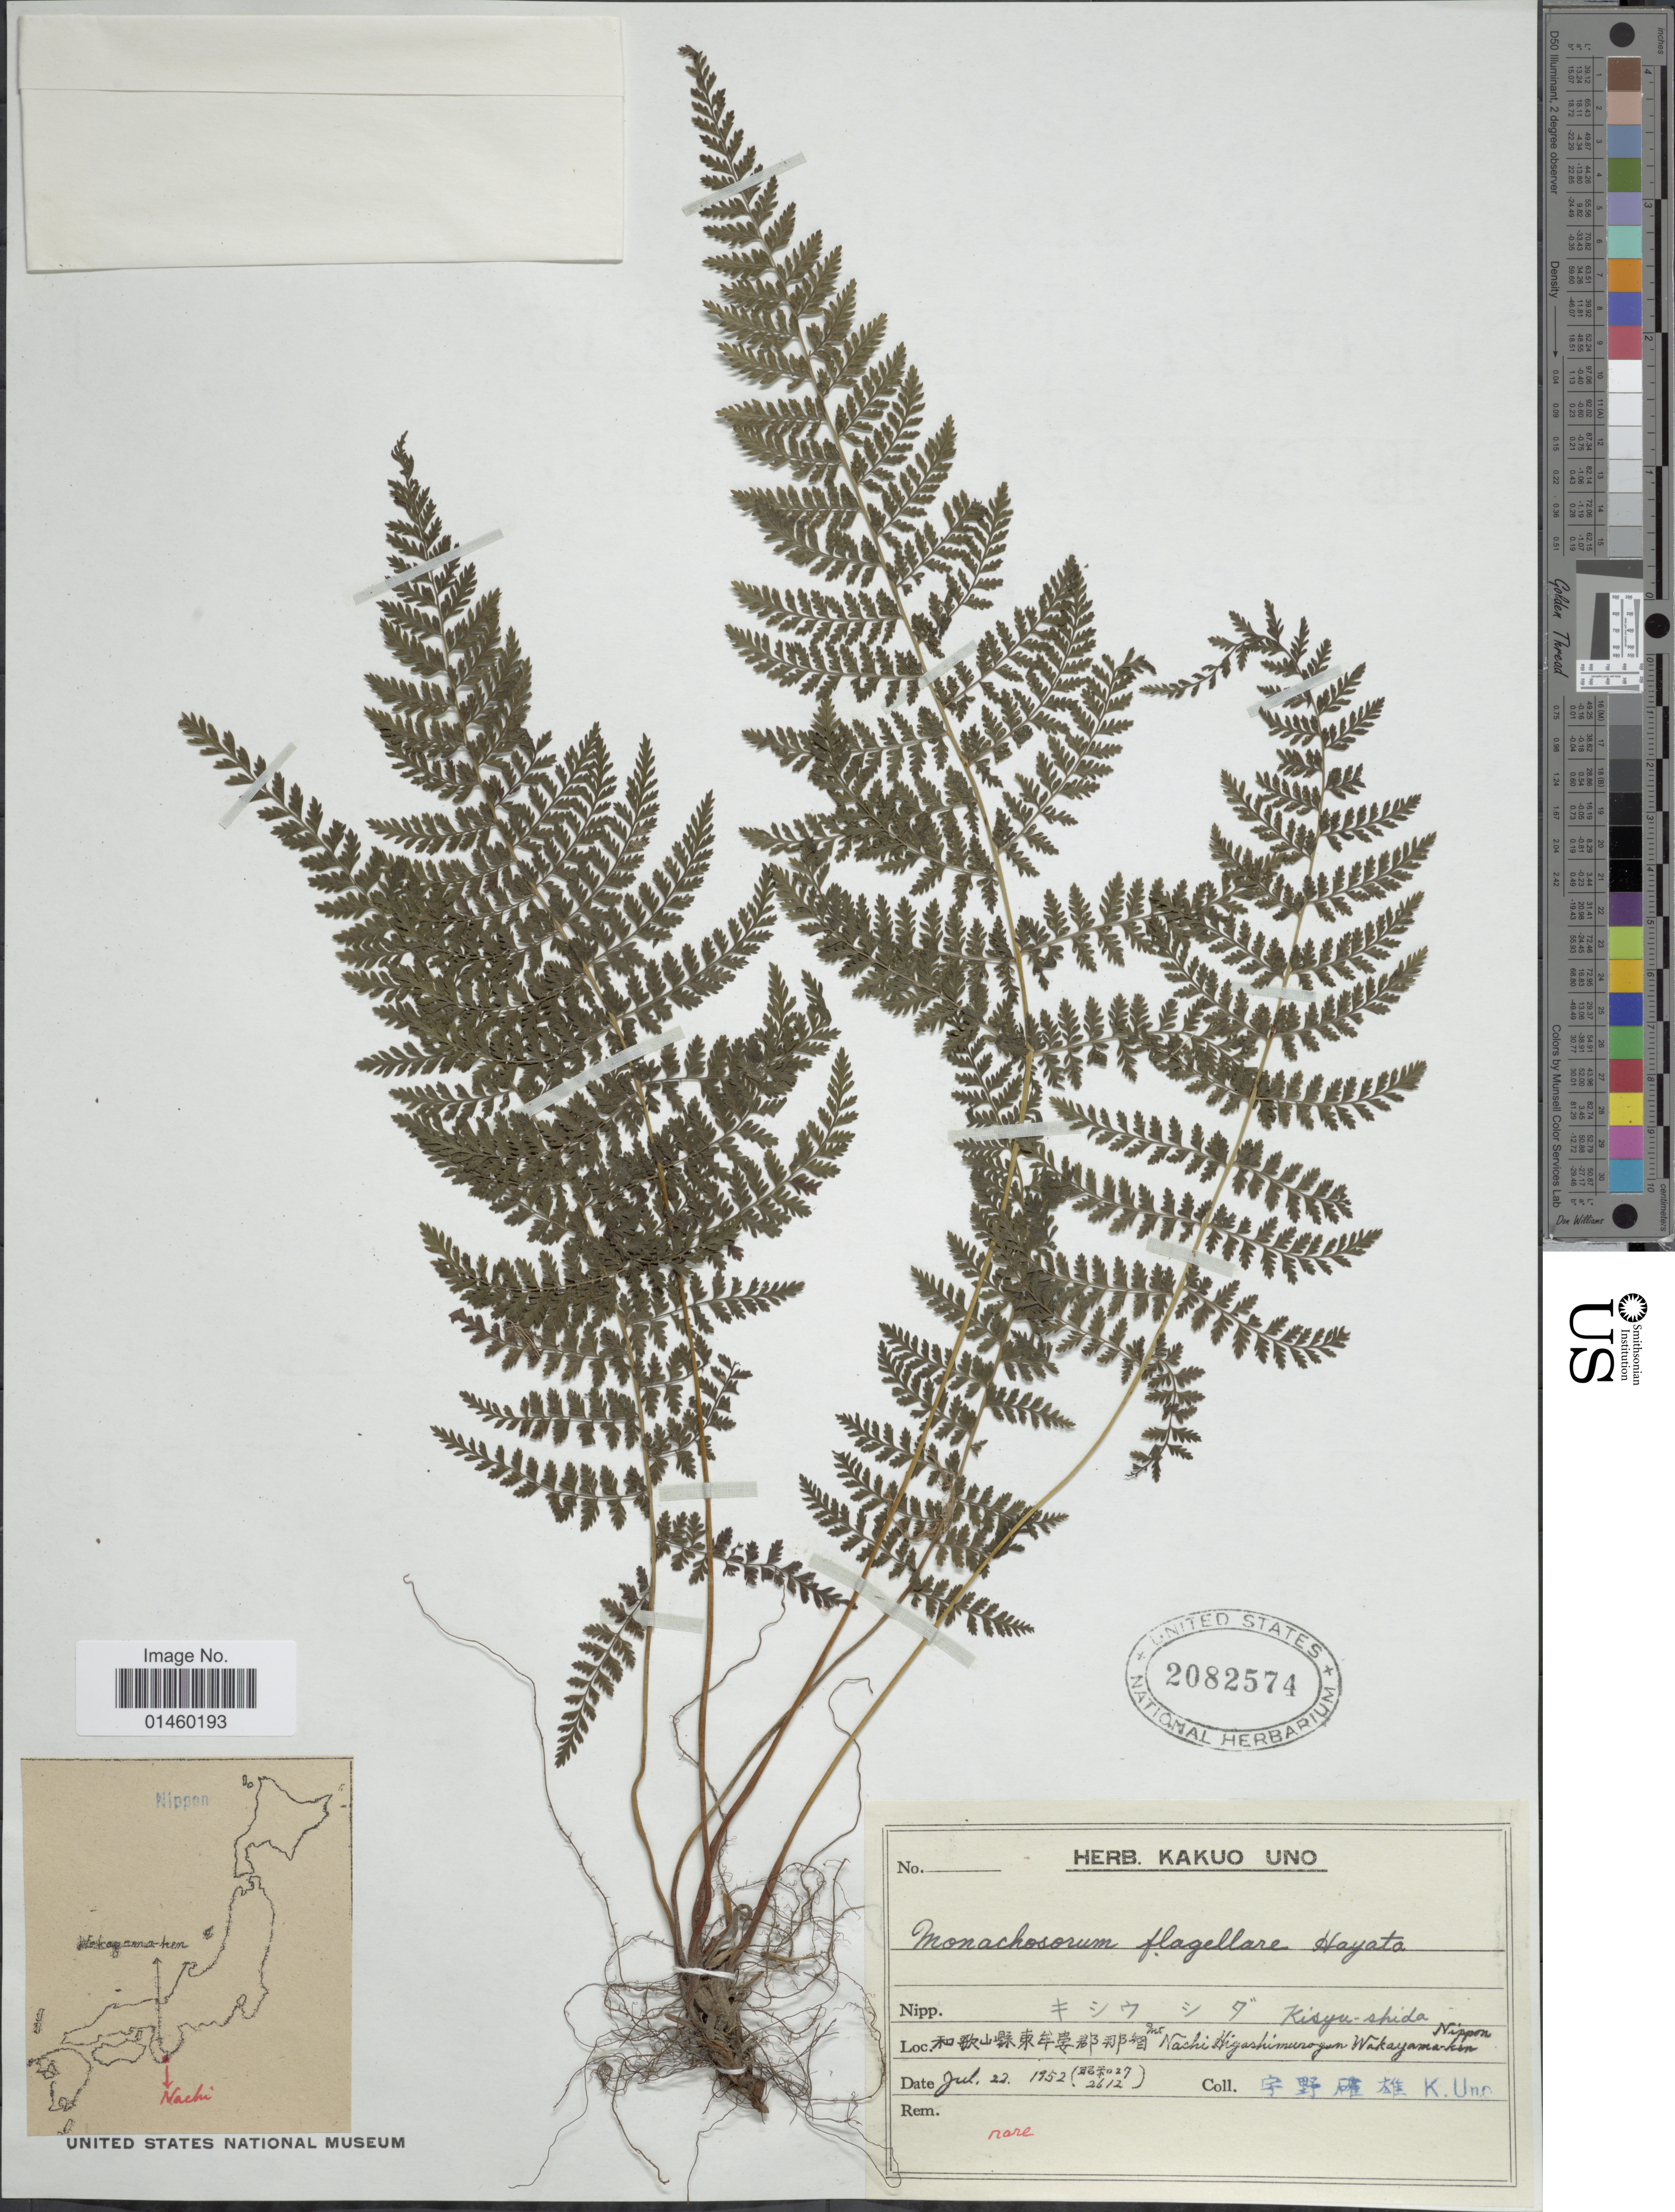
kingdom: Plantae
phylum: Tracheophyta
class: Polypodiopsida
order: Polypodiales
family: Dennstaedtiaceae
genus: Monachosorum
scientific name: Monachosorum flagellare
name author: (Makino) Hayata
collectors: K. Uno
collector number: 2612?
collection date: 1952-07-22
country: Japan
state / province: Wakayama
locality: Mt Nachi Hiyashimurogun Wakayama-kon. Nippon.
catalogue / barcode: US 2082574